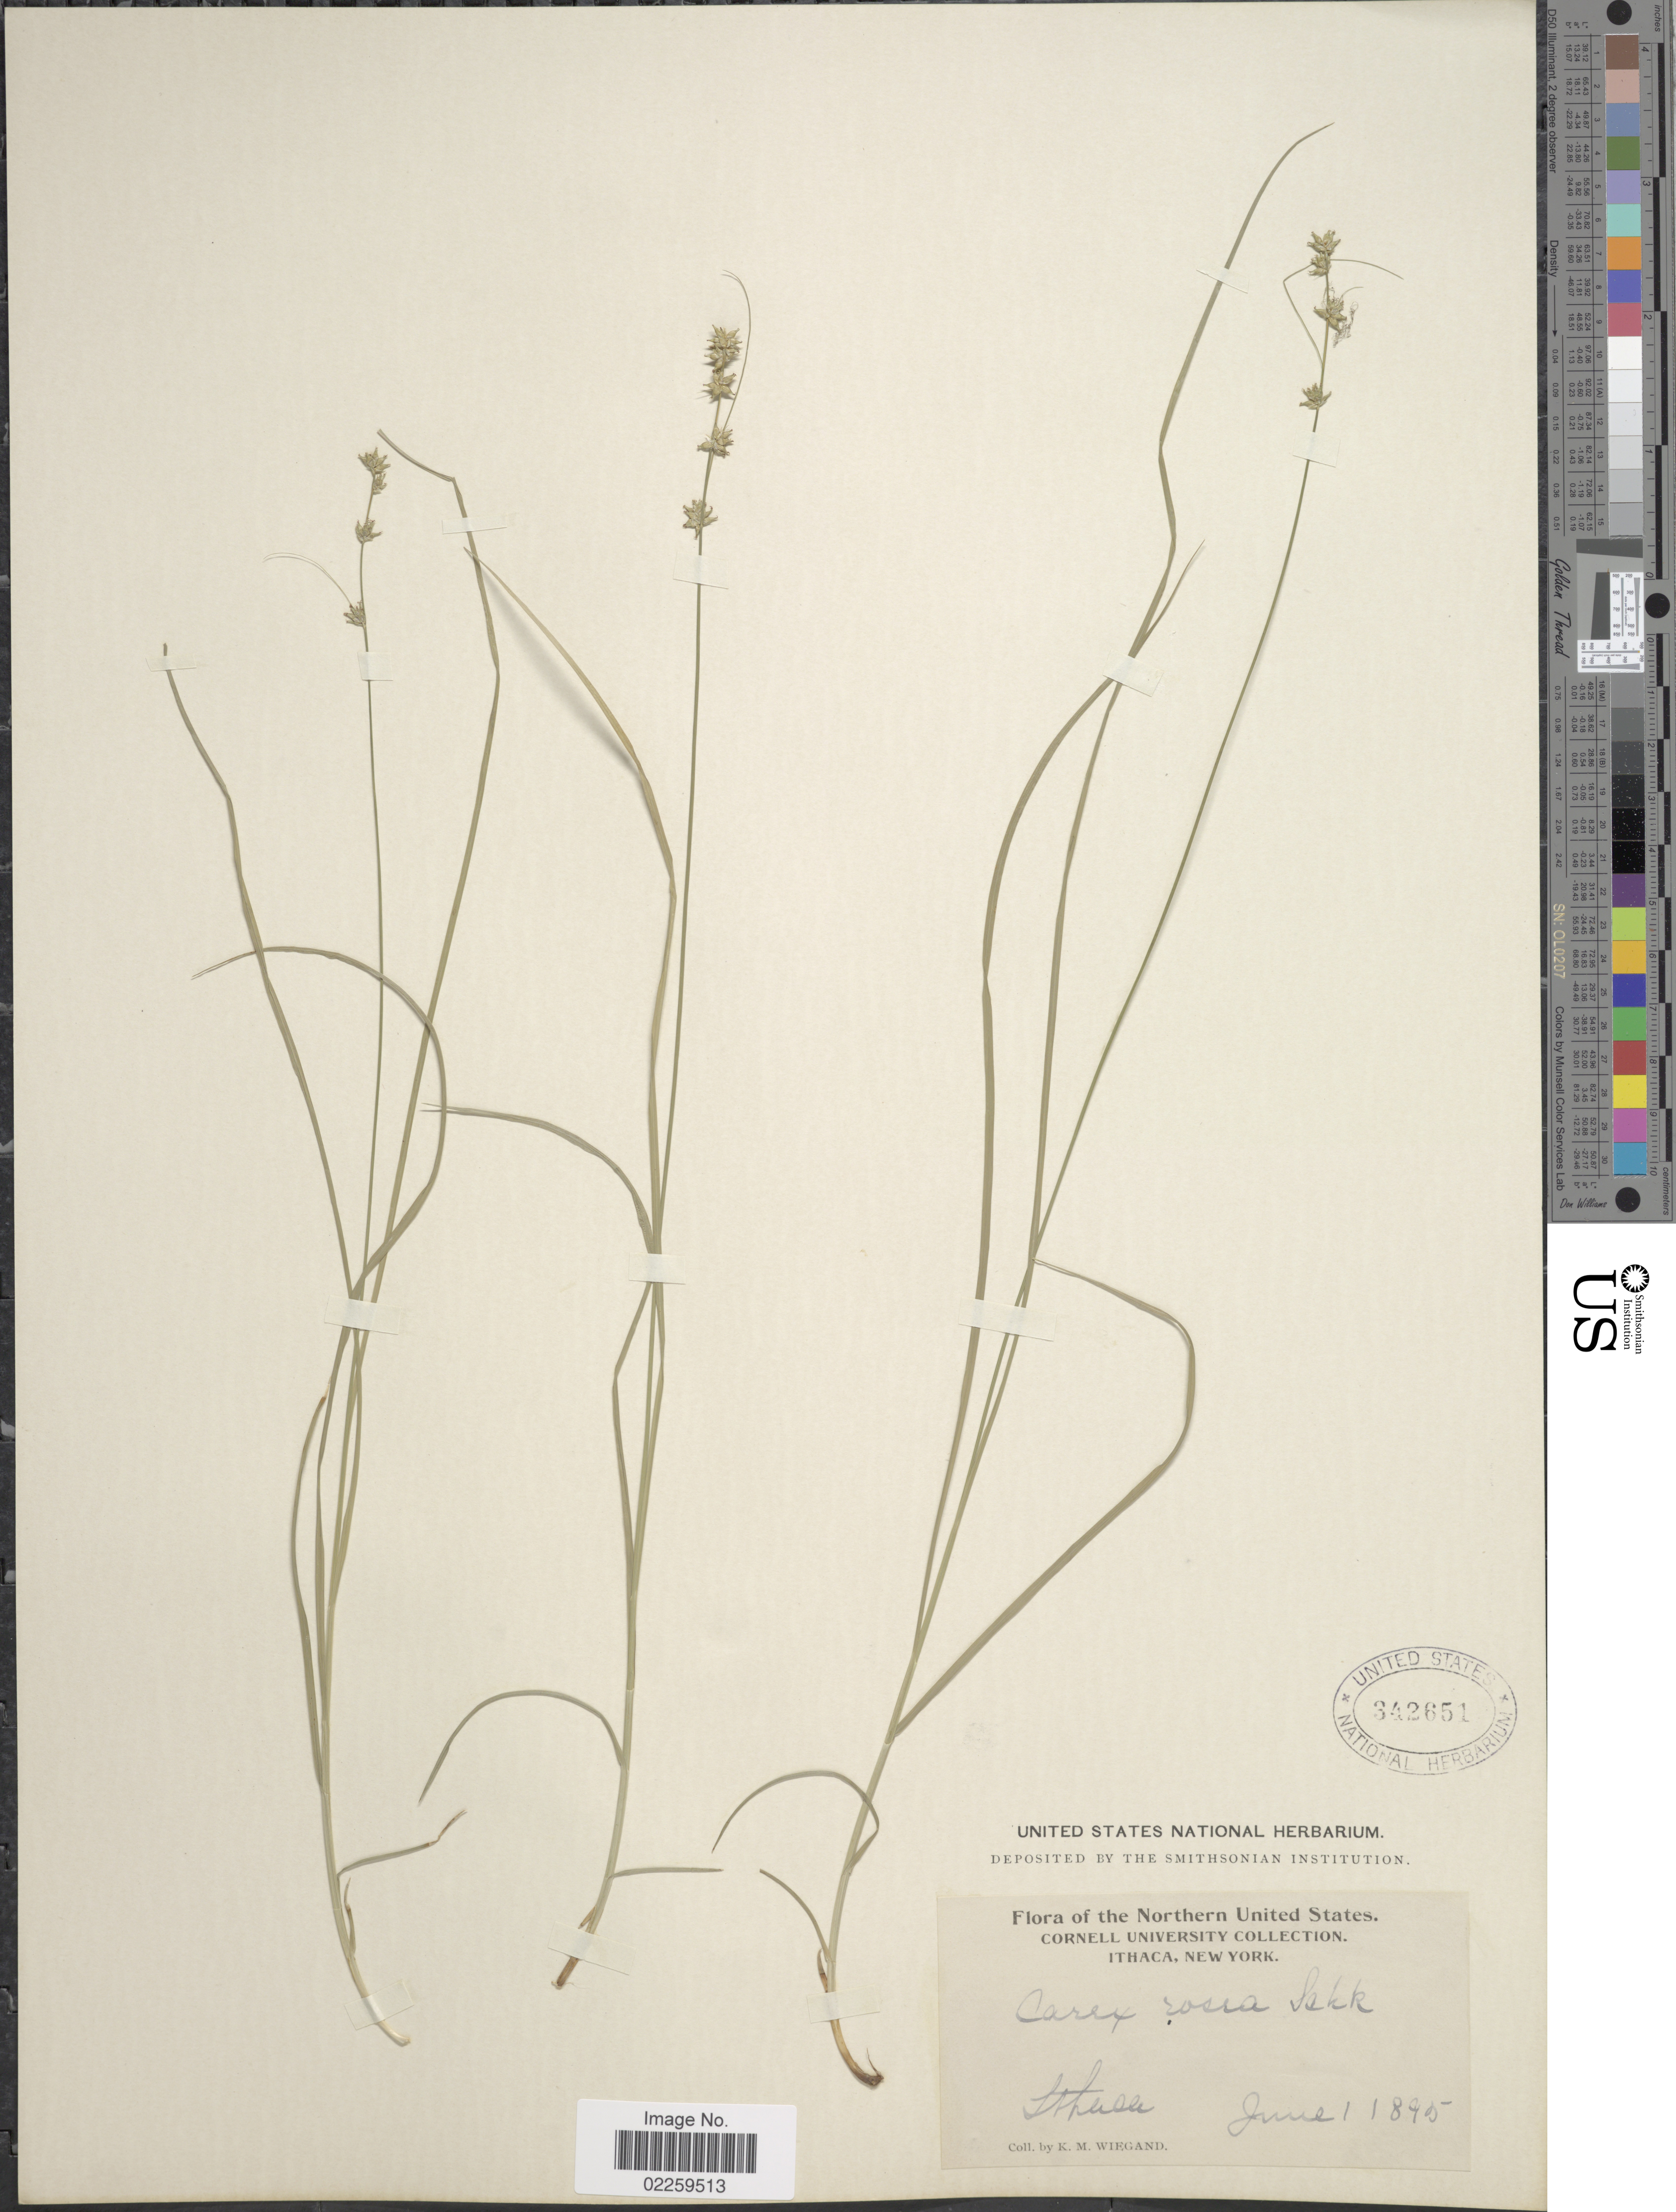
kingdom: Plantae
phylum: Tracheophyta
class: Liliopsida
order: Poales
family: Cyperaceae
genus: Carex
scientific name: Carex rosea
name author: Willd.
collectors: K. M. Wiegand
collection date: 1895-06-01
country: United States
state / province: New York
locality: Ithaca.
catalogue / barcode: US 342651